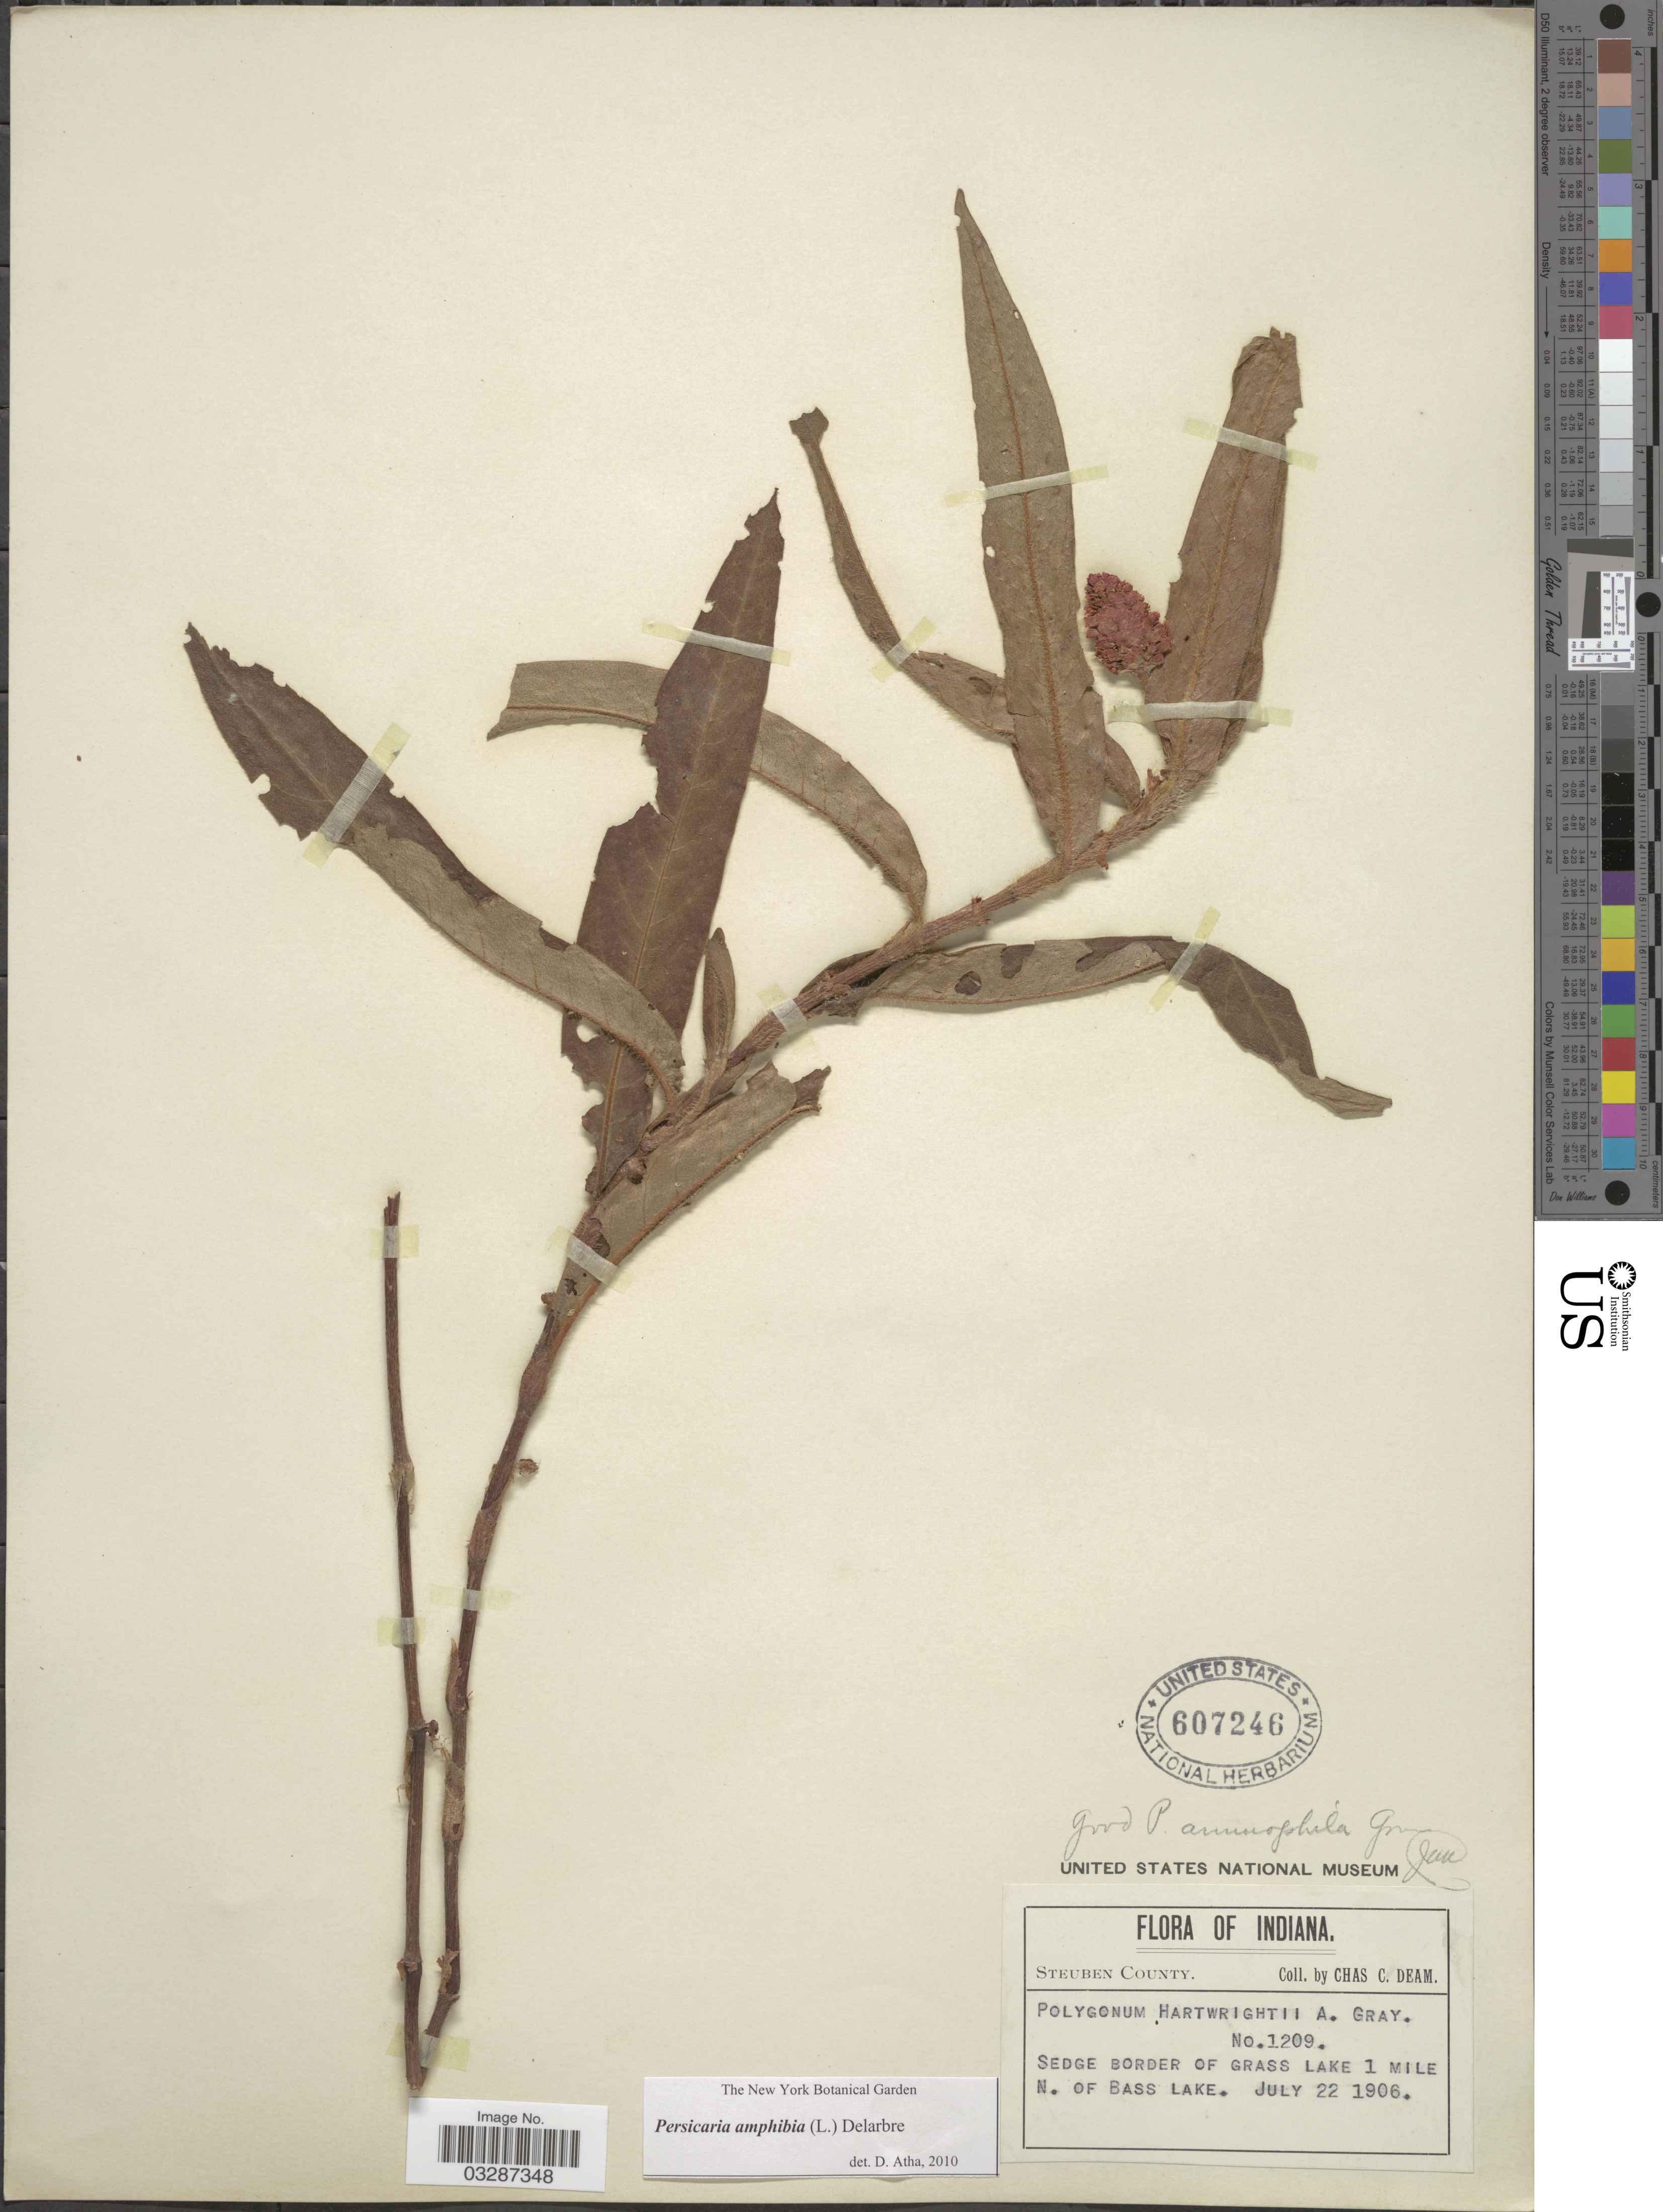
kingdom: Plantae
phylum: Tracheophyta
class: Magnoliopsida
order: Caryophyllales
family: Polygonaceae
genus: Persicaria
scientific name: Persicaria amphibia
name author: (L.) Delarbre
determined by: Atha, D. E.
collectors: C. C. Deam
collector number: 1209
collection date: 1906-07-22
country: United States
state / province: Indiana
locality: Steuben County. Sedge border of Grass Lake 1 mile N. of Bass Lake.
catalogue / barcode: US 607246